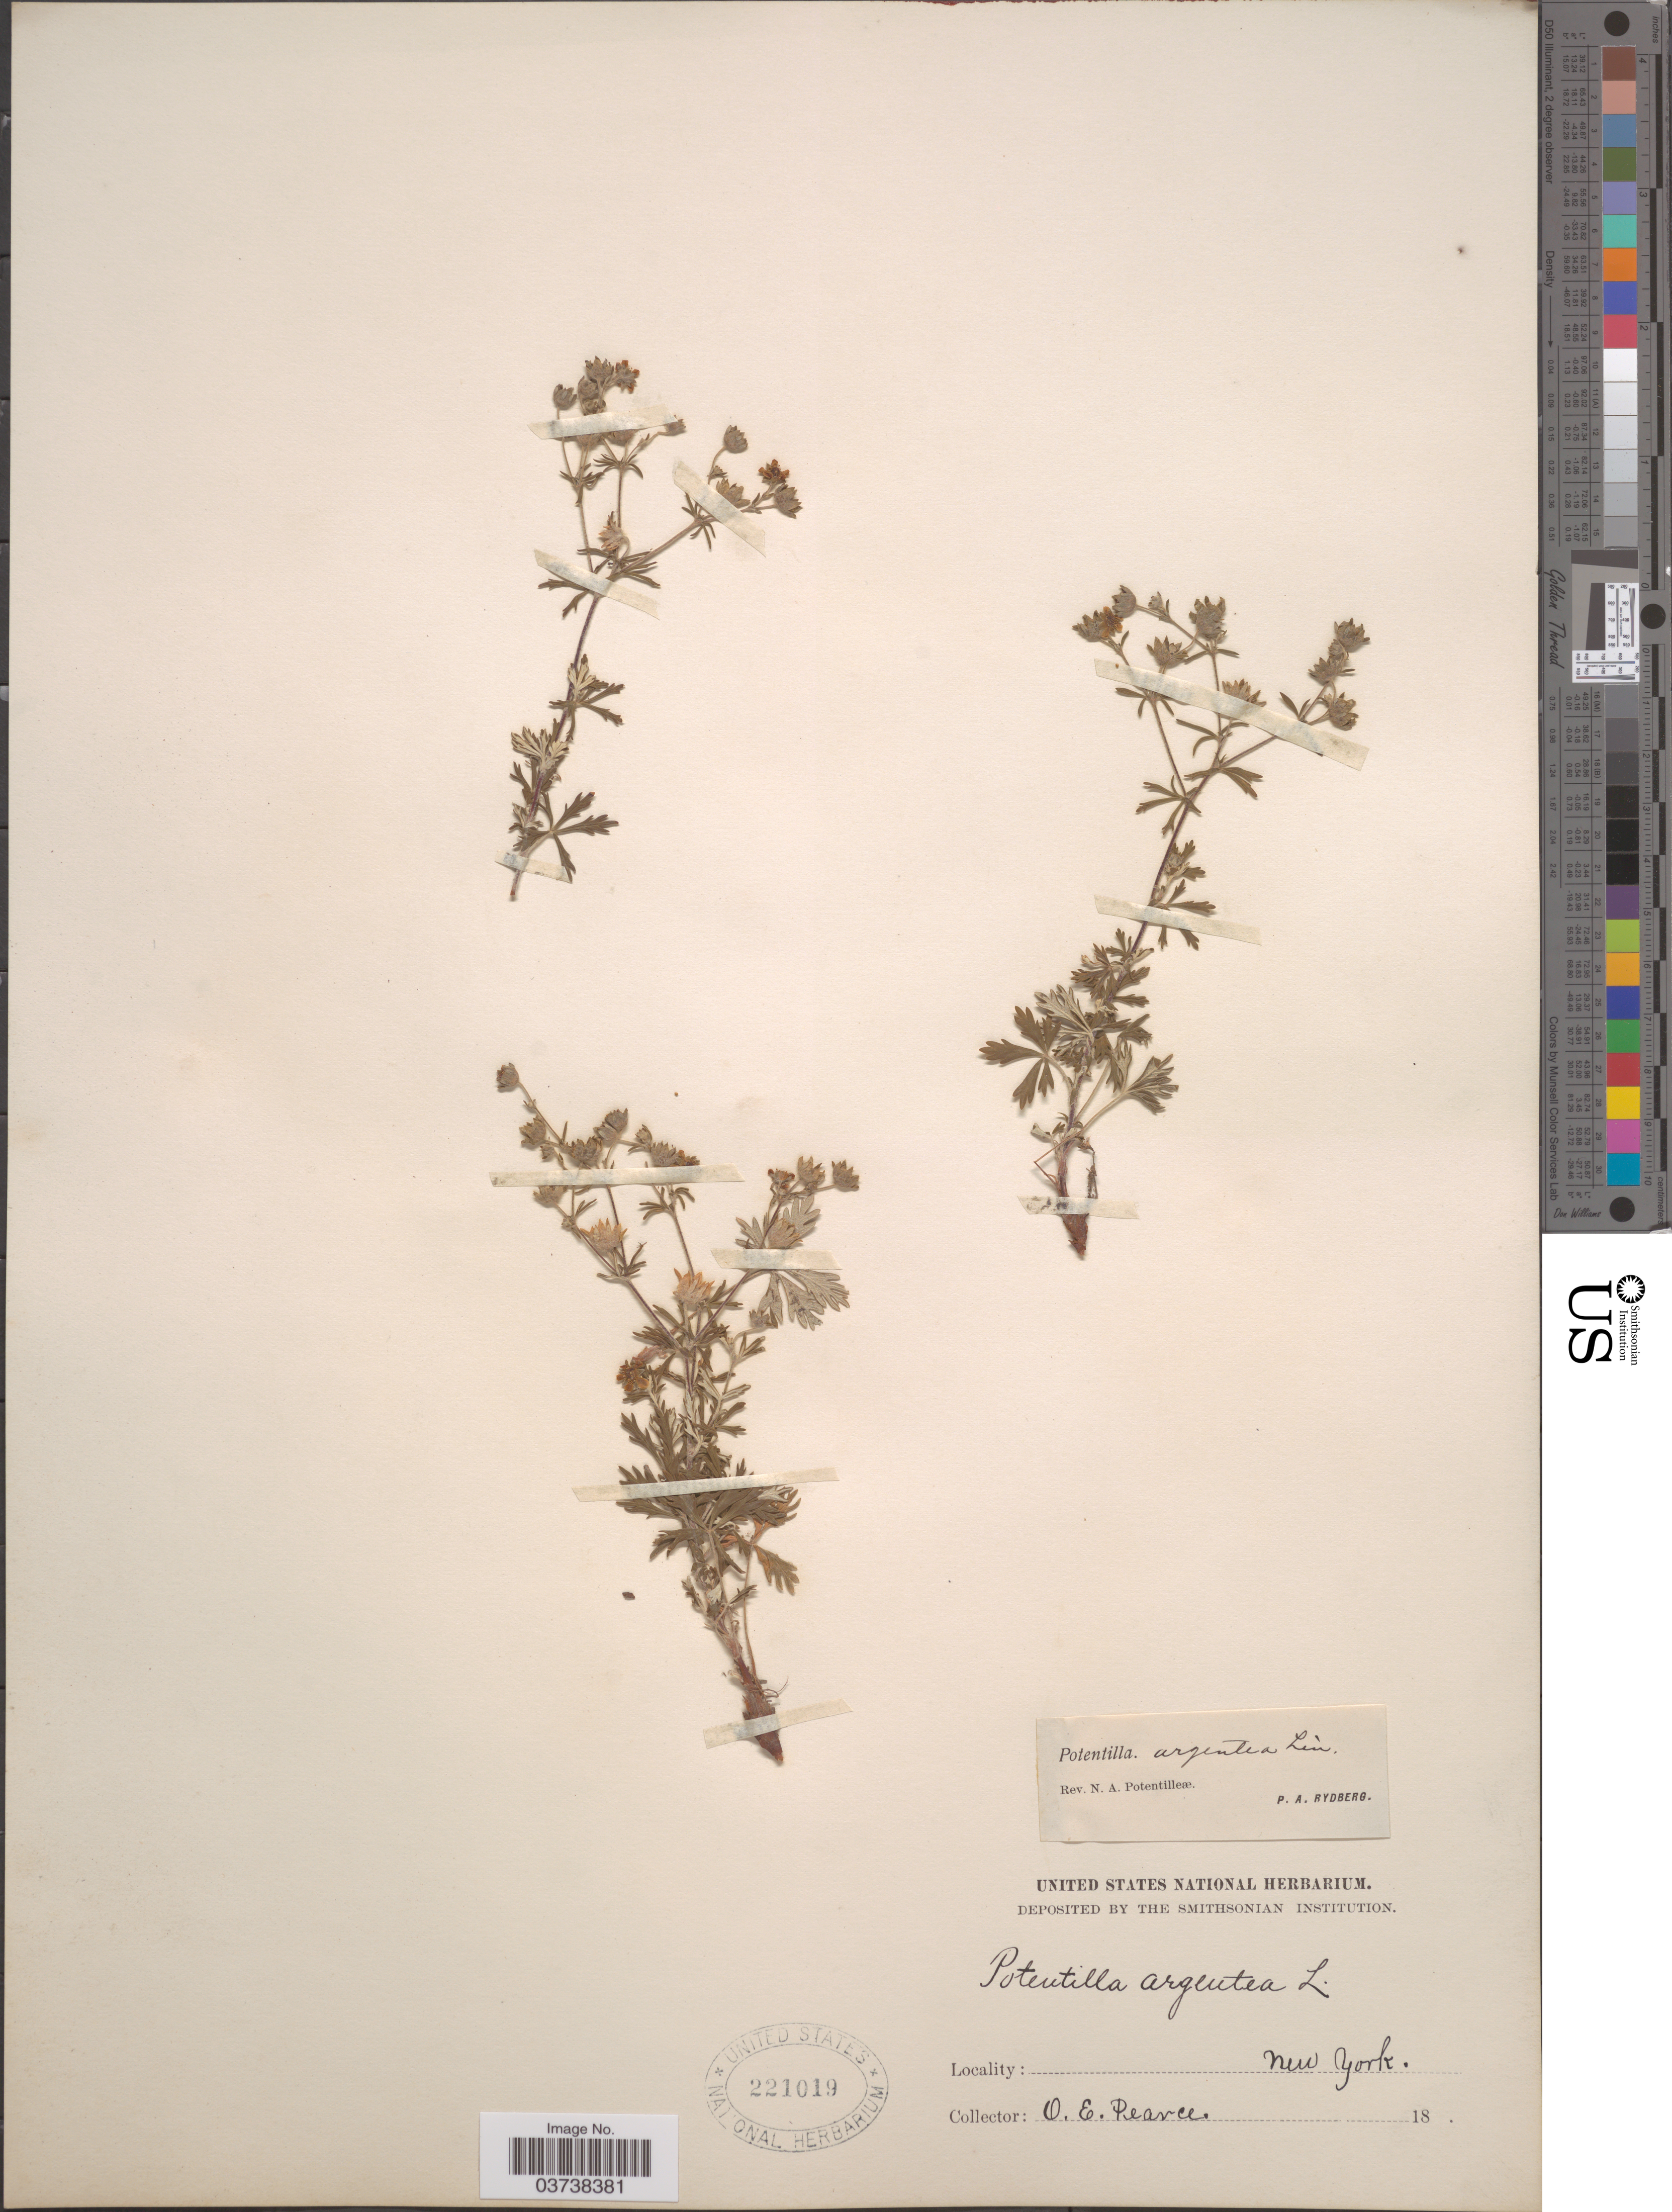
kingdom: Plantae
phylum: Tracheophyta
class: Magnoliopsida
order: Rosales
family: Rosaceae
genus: Potentilla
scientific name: Potentilla argentea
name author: L.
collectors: O. E. Pearce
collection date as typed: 18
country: United States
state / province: New York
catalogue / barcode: US 221019